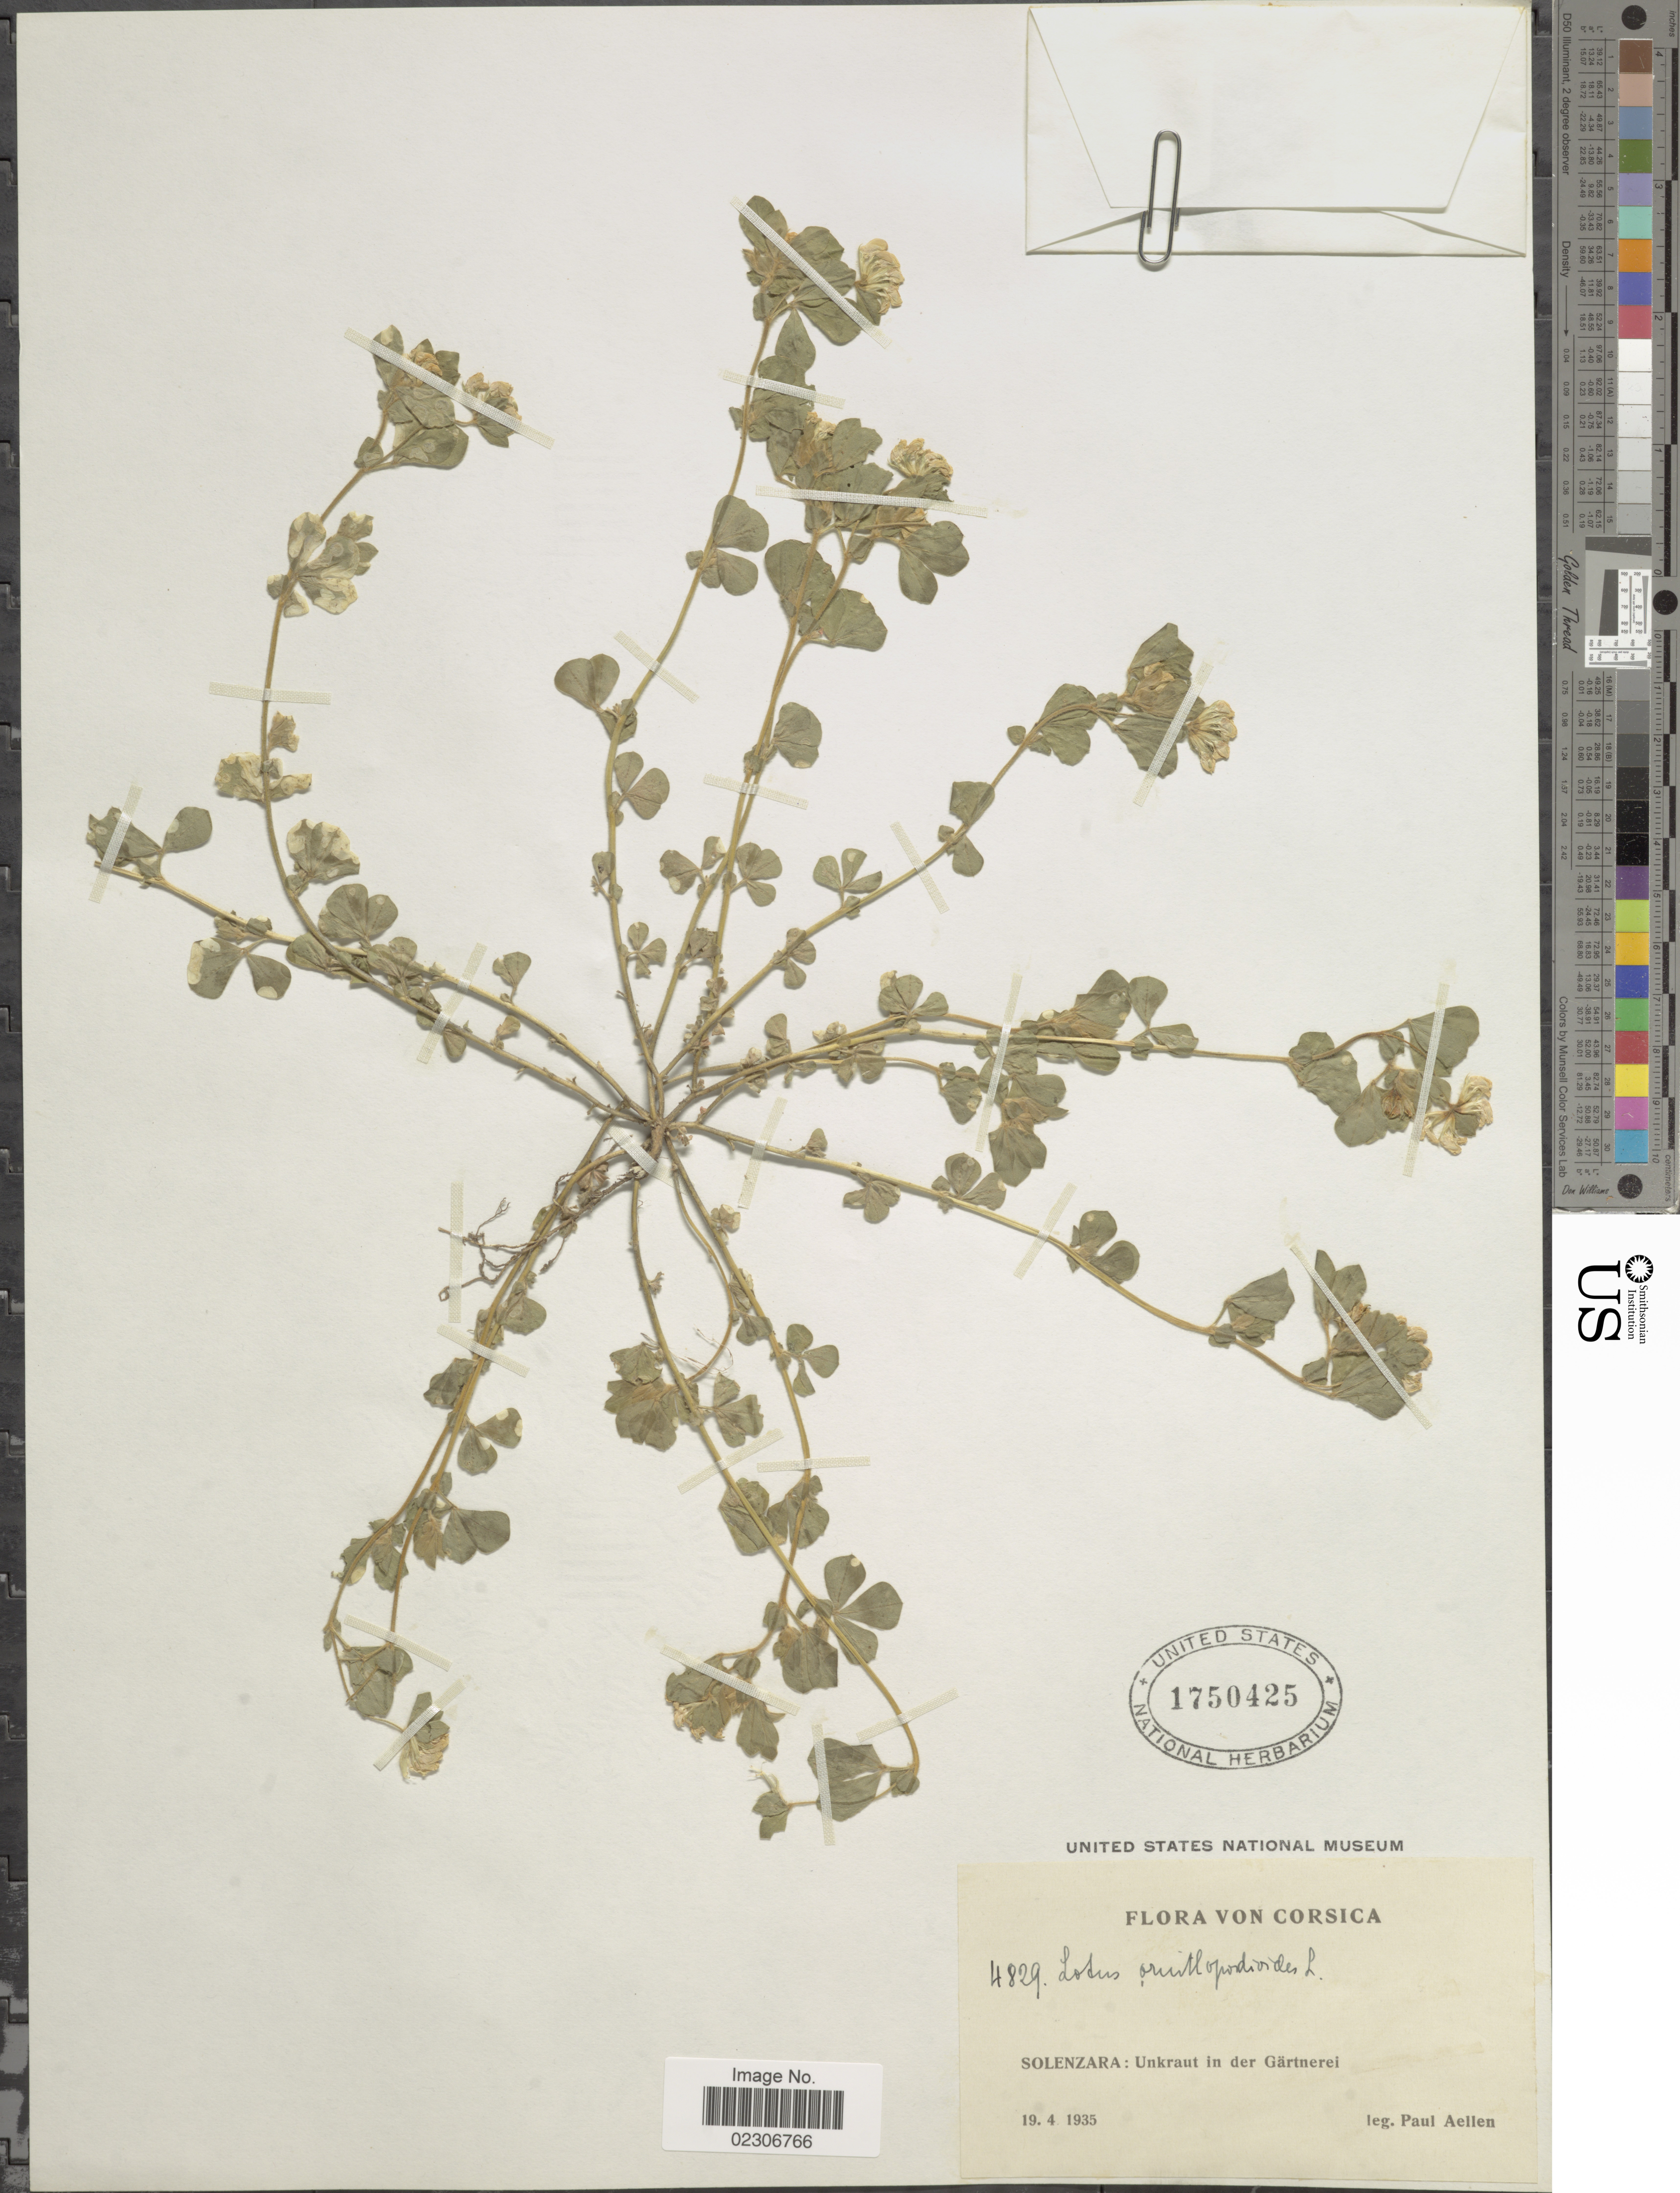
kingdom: Plantae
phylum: Tracheophyta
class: Magnoliopsida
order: Fabales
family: Fabaceae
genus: Lotus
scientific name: Lotus ornithopodioides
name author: L.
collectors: P. Aellen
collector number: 4829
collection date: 1935-04-19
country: France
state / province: Corsica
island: Corse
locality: Corsica. Solenzara: Unkraut in der Gartnerei.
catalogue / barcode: US 1750425